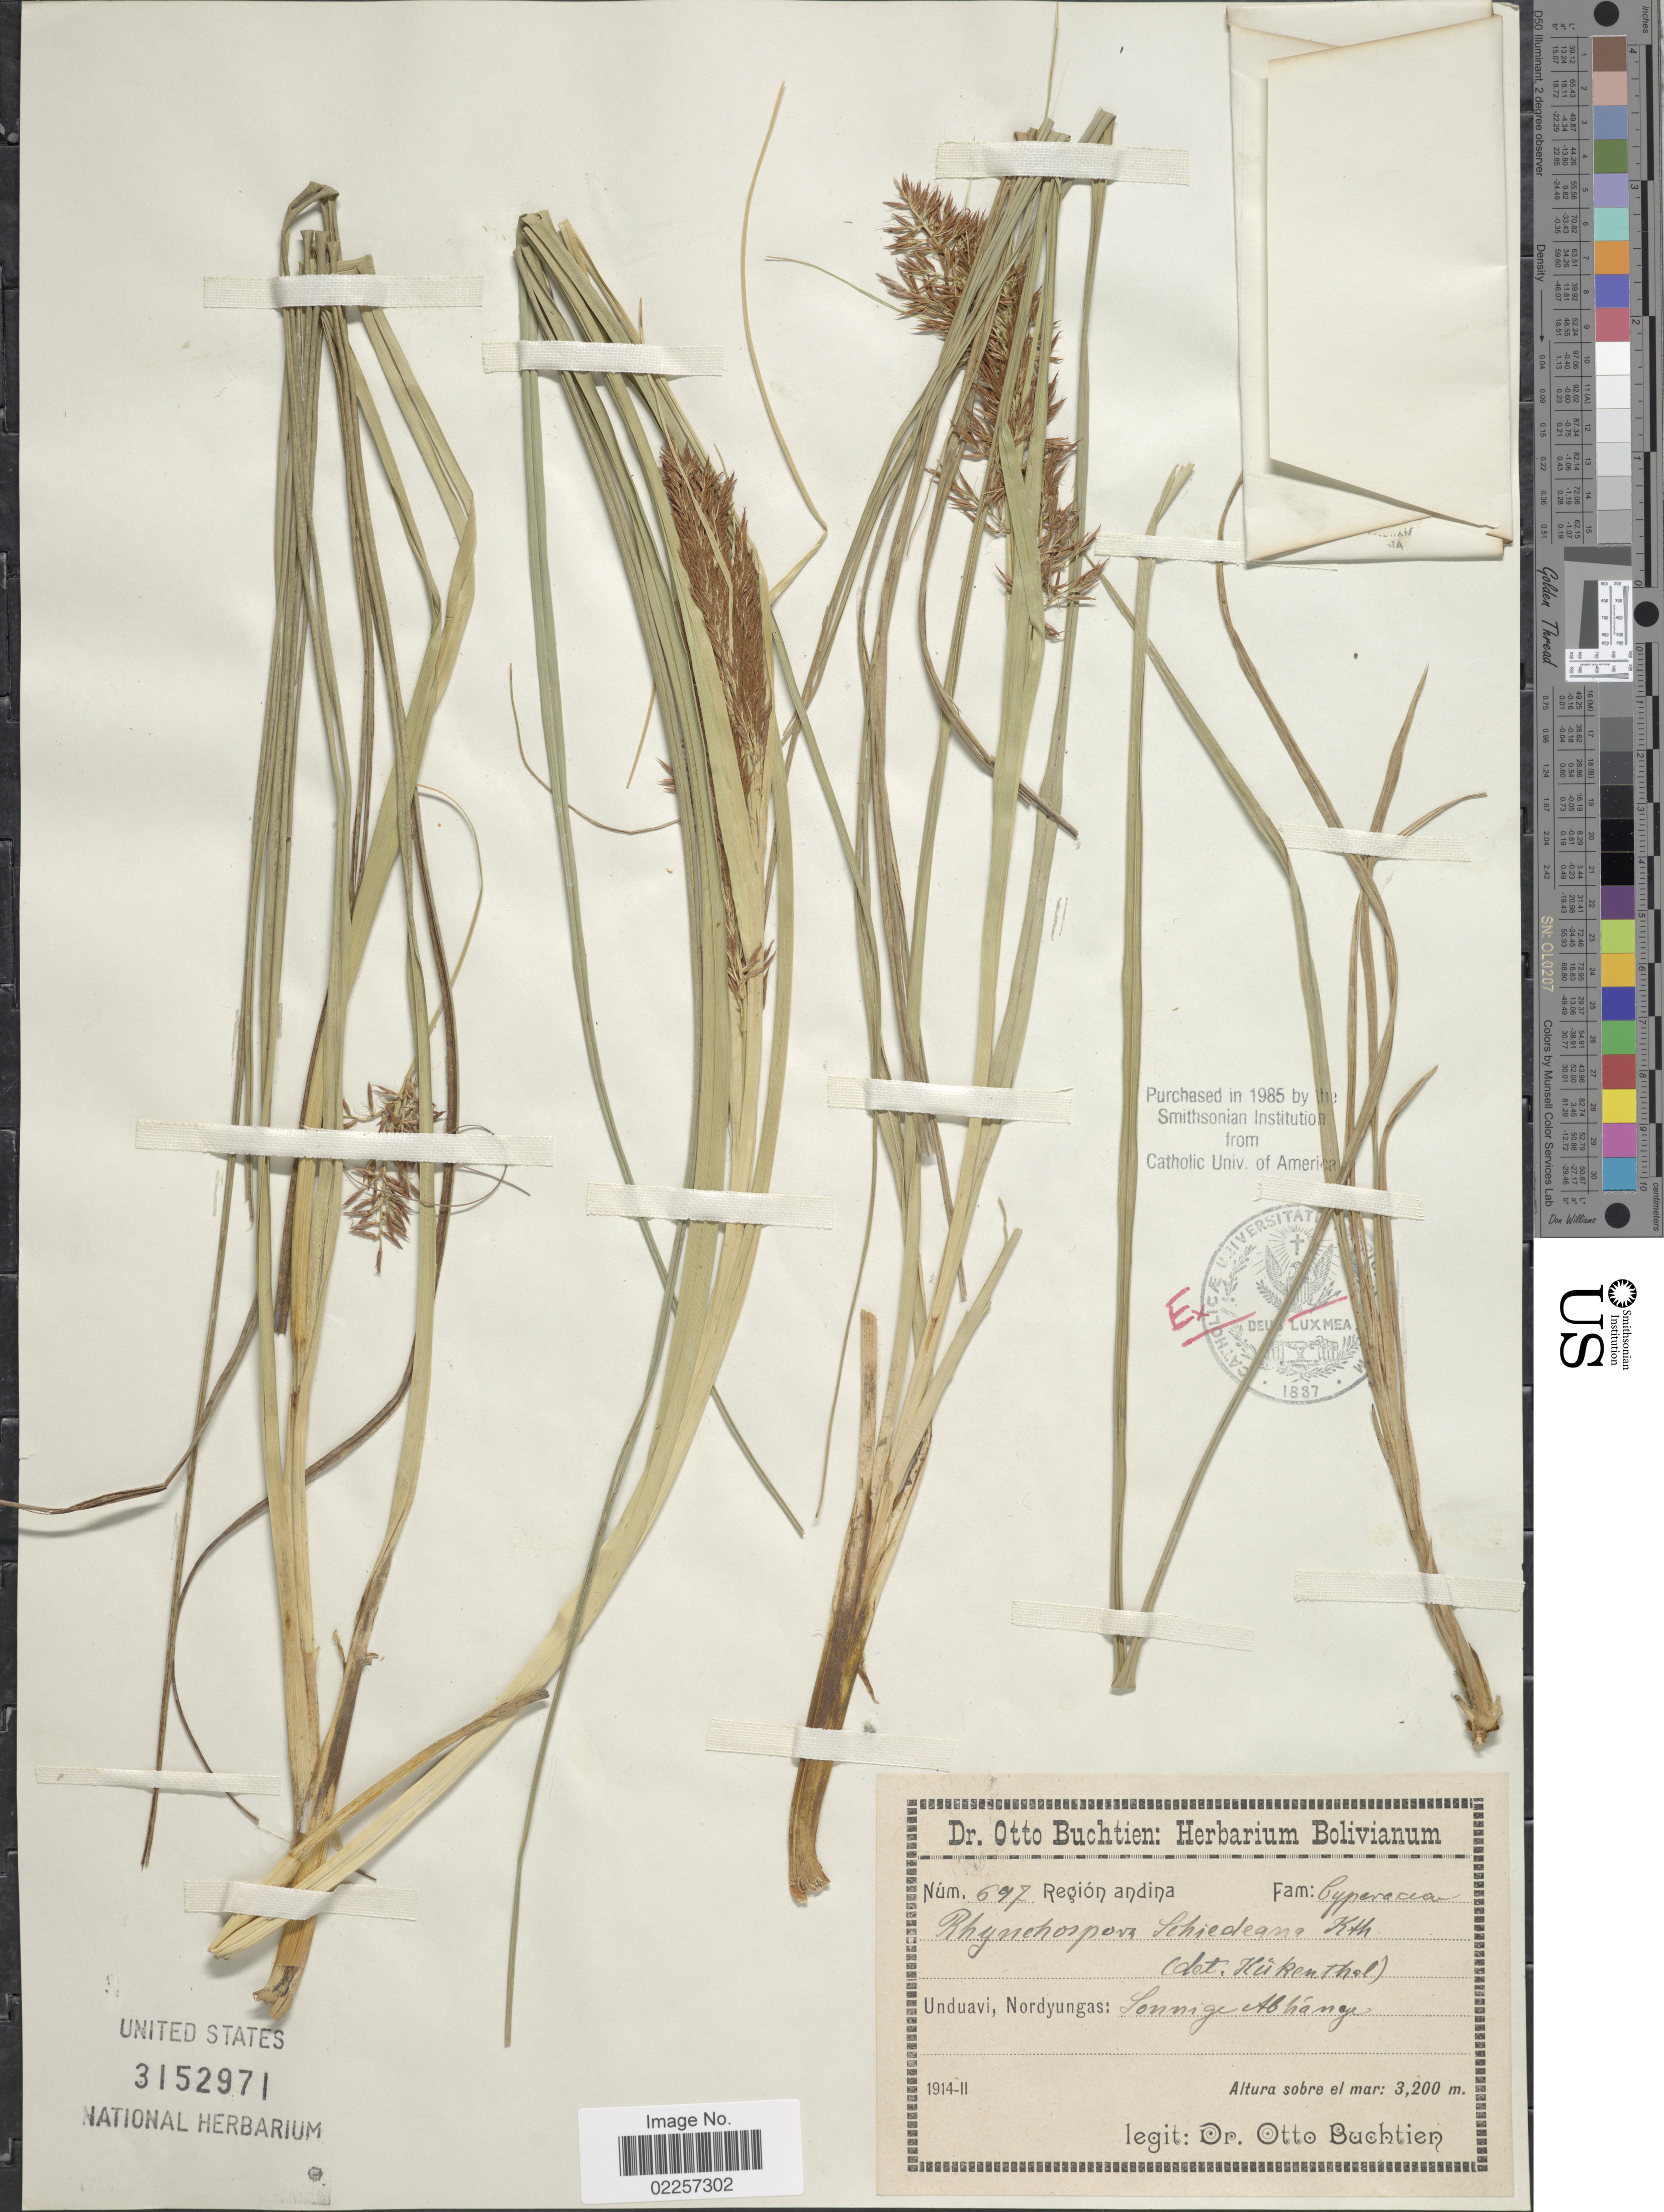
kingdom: Plantae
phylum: Tracheophyta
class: Liliopsida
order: Poales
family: Cyperaceae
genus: Rhynchospora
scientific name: Rhynchospora schiedeana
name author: Kunth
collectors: O. Buchtien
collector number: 697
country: Bolivia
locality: Unduavi, Nordyungas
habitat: Sonnige Abhänge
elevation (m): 3200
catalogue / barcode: US 3152971